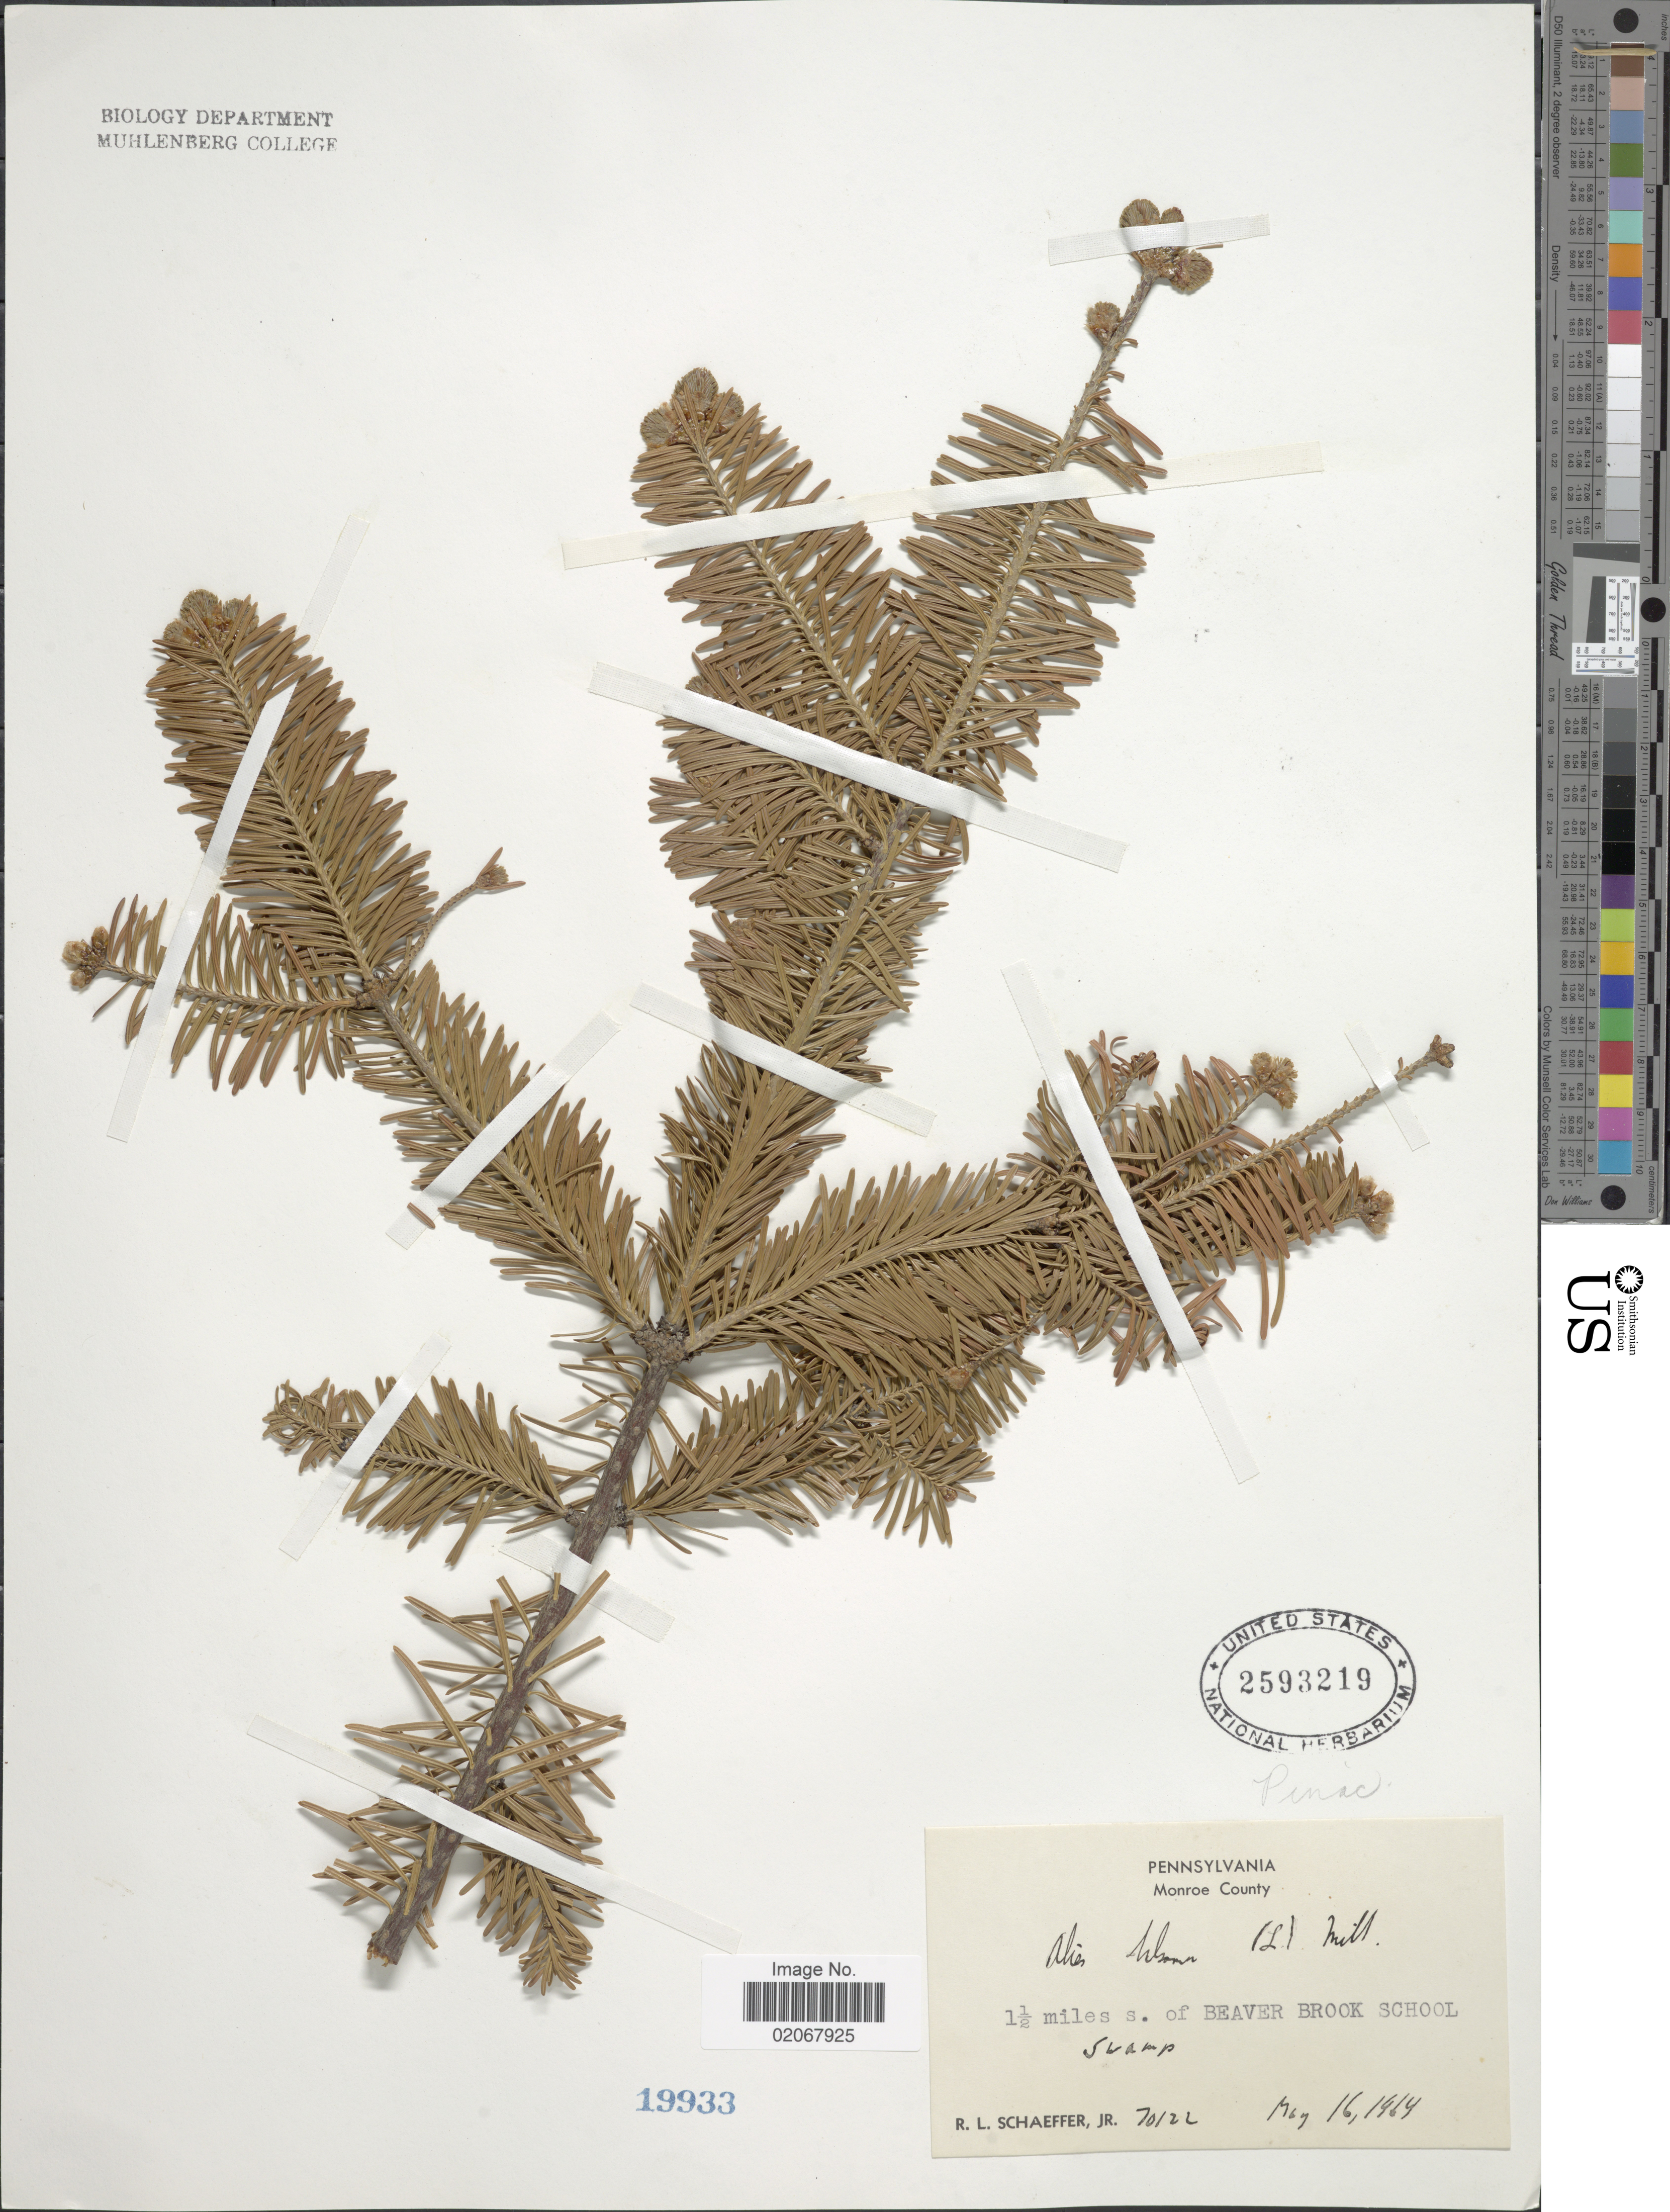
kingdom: Plantae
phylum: Tracheophyta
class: Pinopsida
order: Pinales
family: Pinaceae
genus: Abies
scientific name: Abies balsamea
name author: (L.) Mill.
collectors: R. L. Schaeffer Jr.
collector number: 70122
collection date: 1964-05-16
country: United States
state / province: Pennsylvania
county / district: Monroe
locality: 1 1/2 miles s. of Beaver Brook School. Monroe County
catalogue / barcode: US 2593219